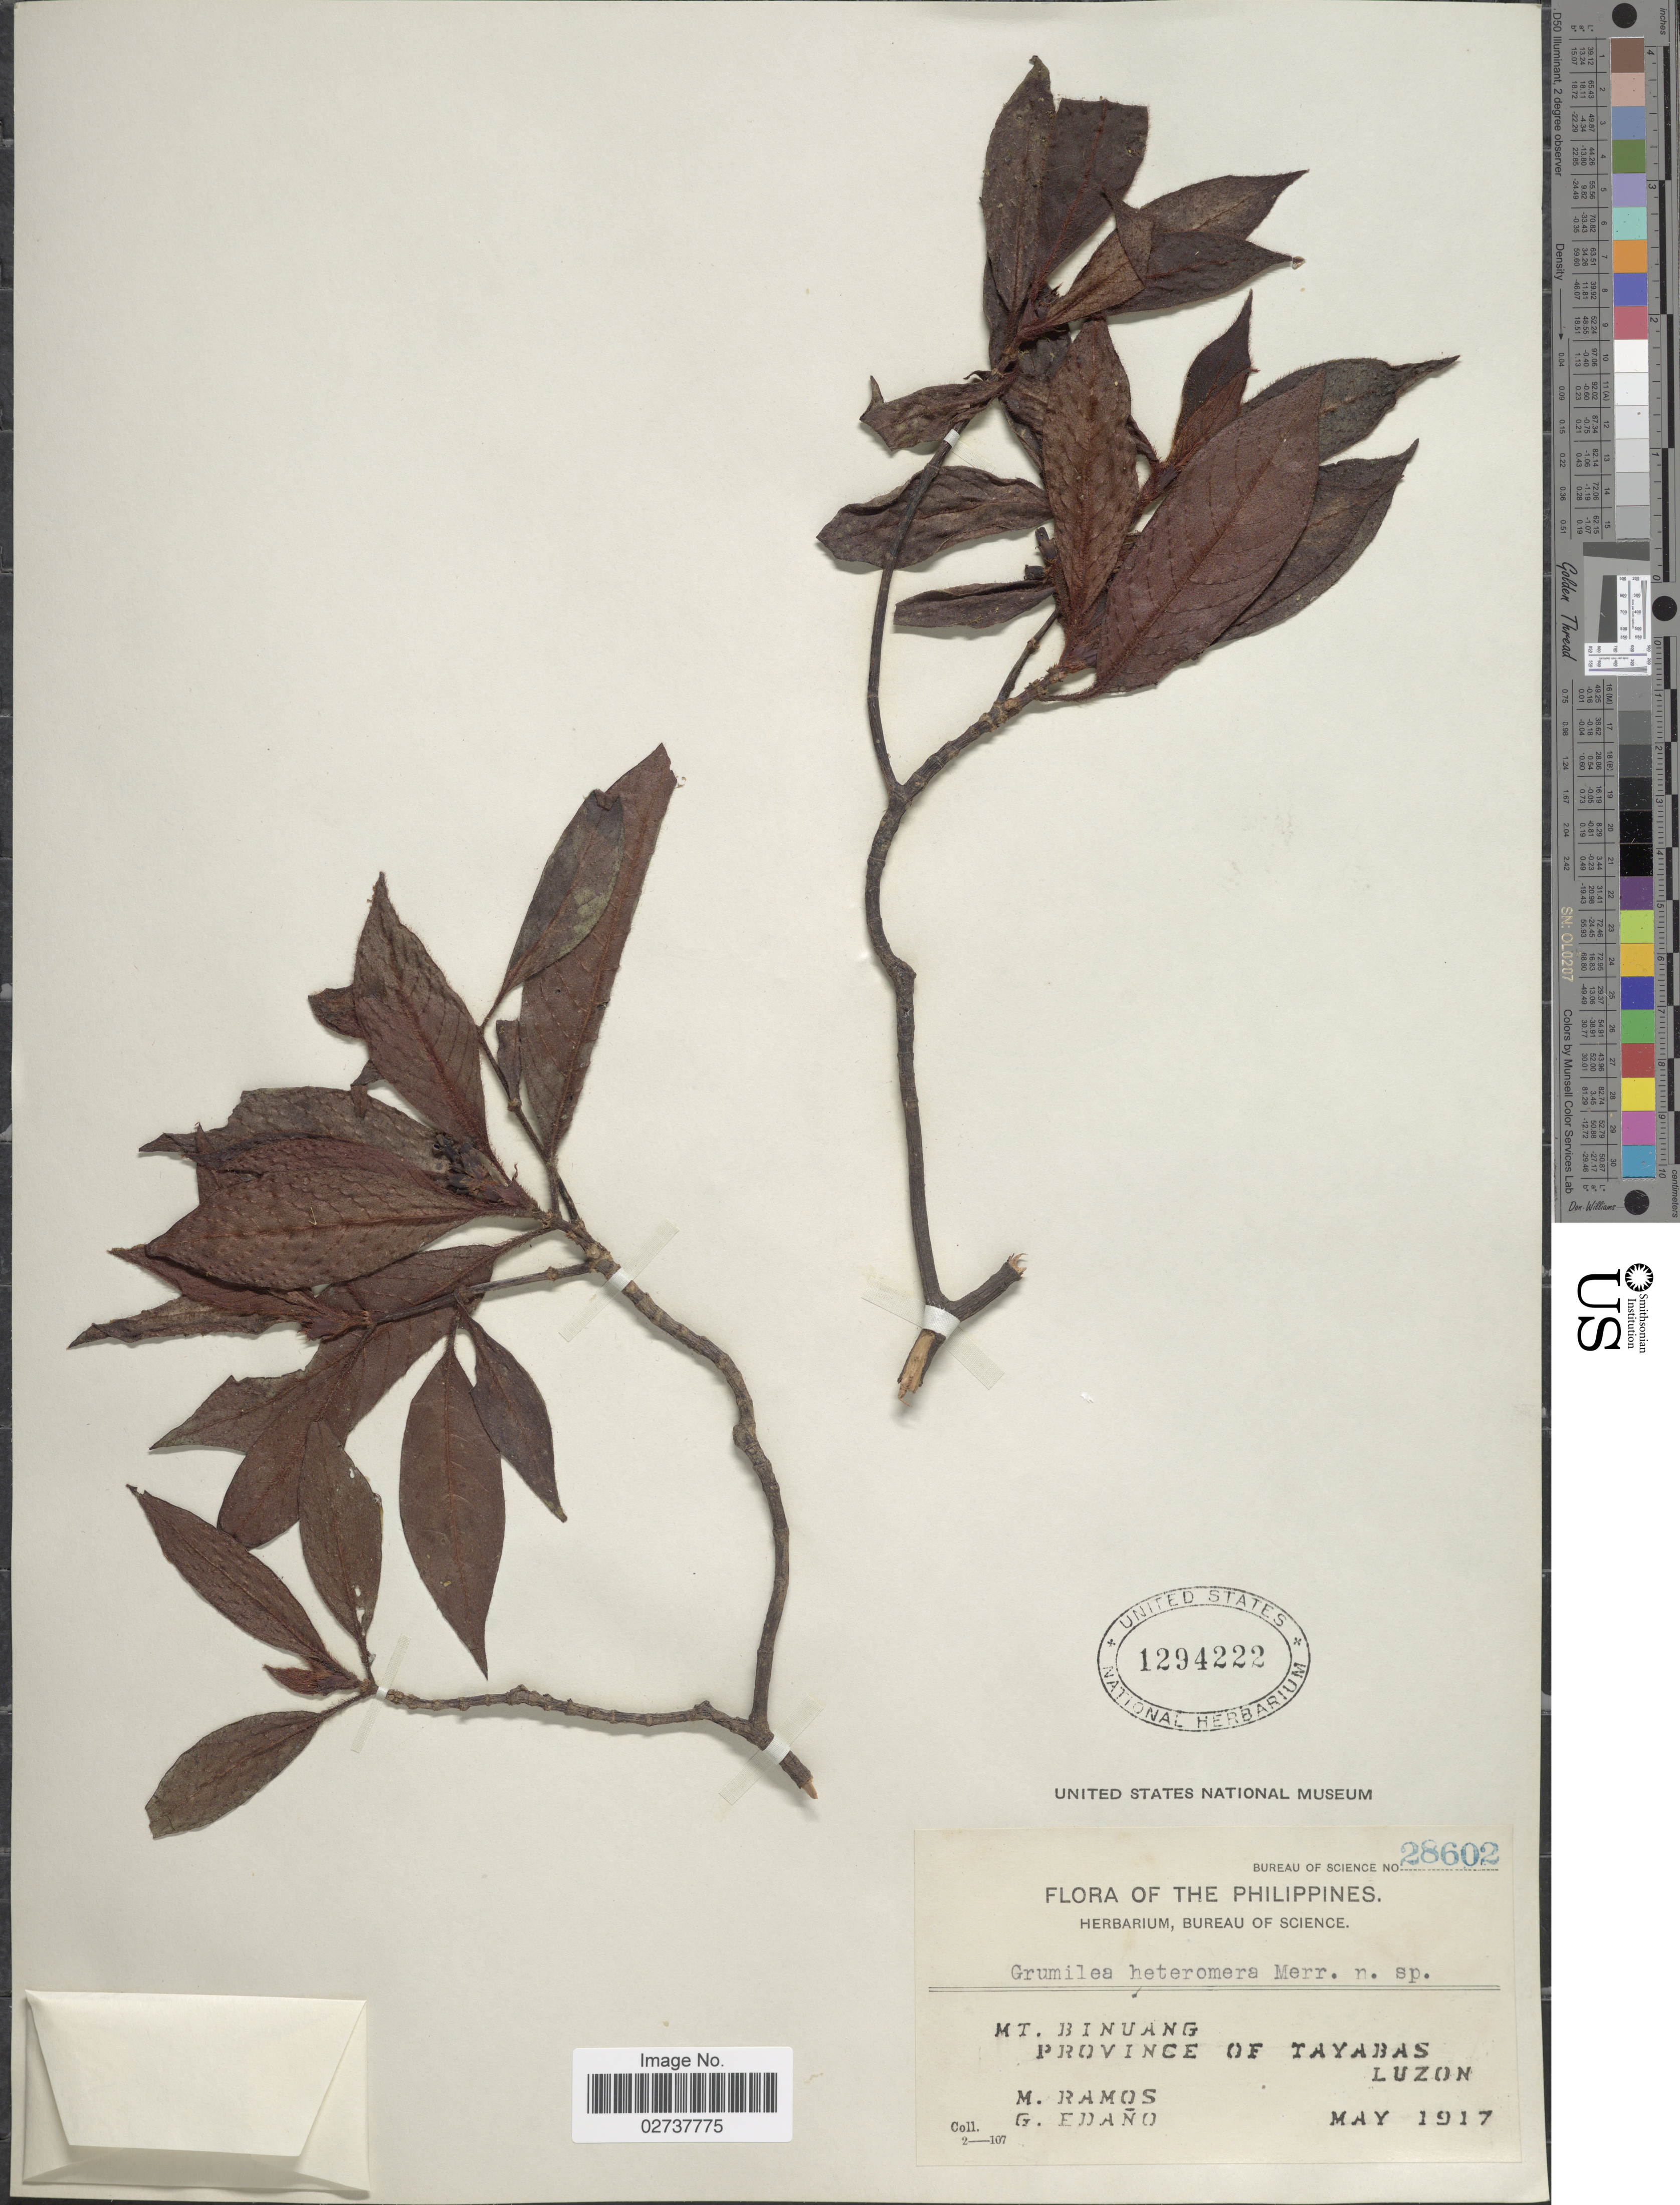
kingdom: Plantae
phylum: Tracheophyta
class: Magnoliopsida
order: Gentianales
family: Rubiaceae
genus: Psychotria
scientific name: Psychotria heteromera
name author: Merr.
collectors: M. Ramos & G. Edaño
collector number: Bureau of Science 28602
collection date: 1917-05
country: Philippines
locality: Mt. Binuang Province of Tayabas, Luzon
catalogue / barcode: US 1294222